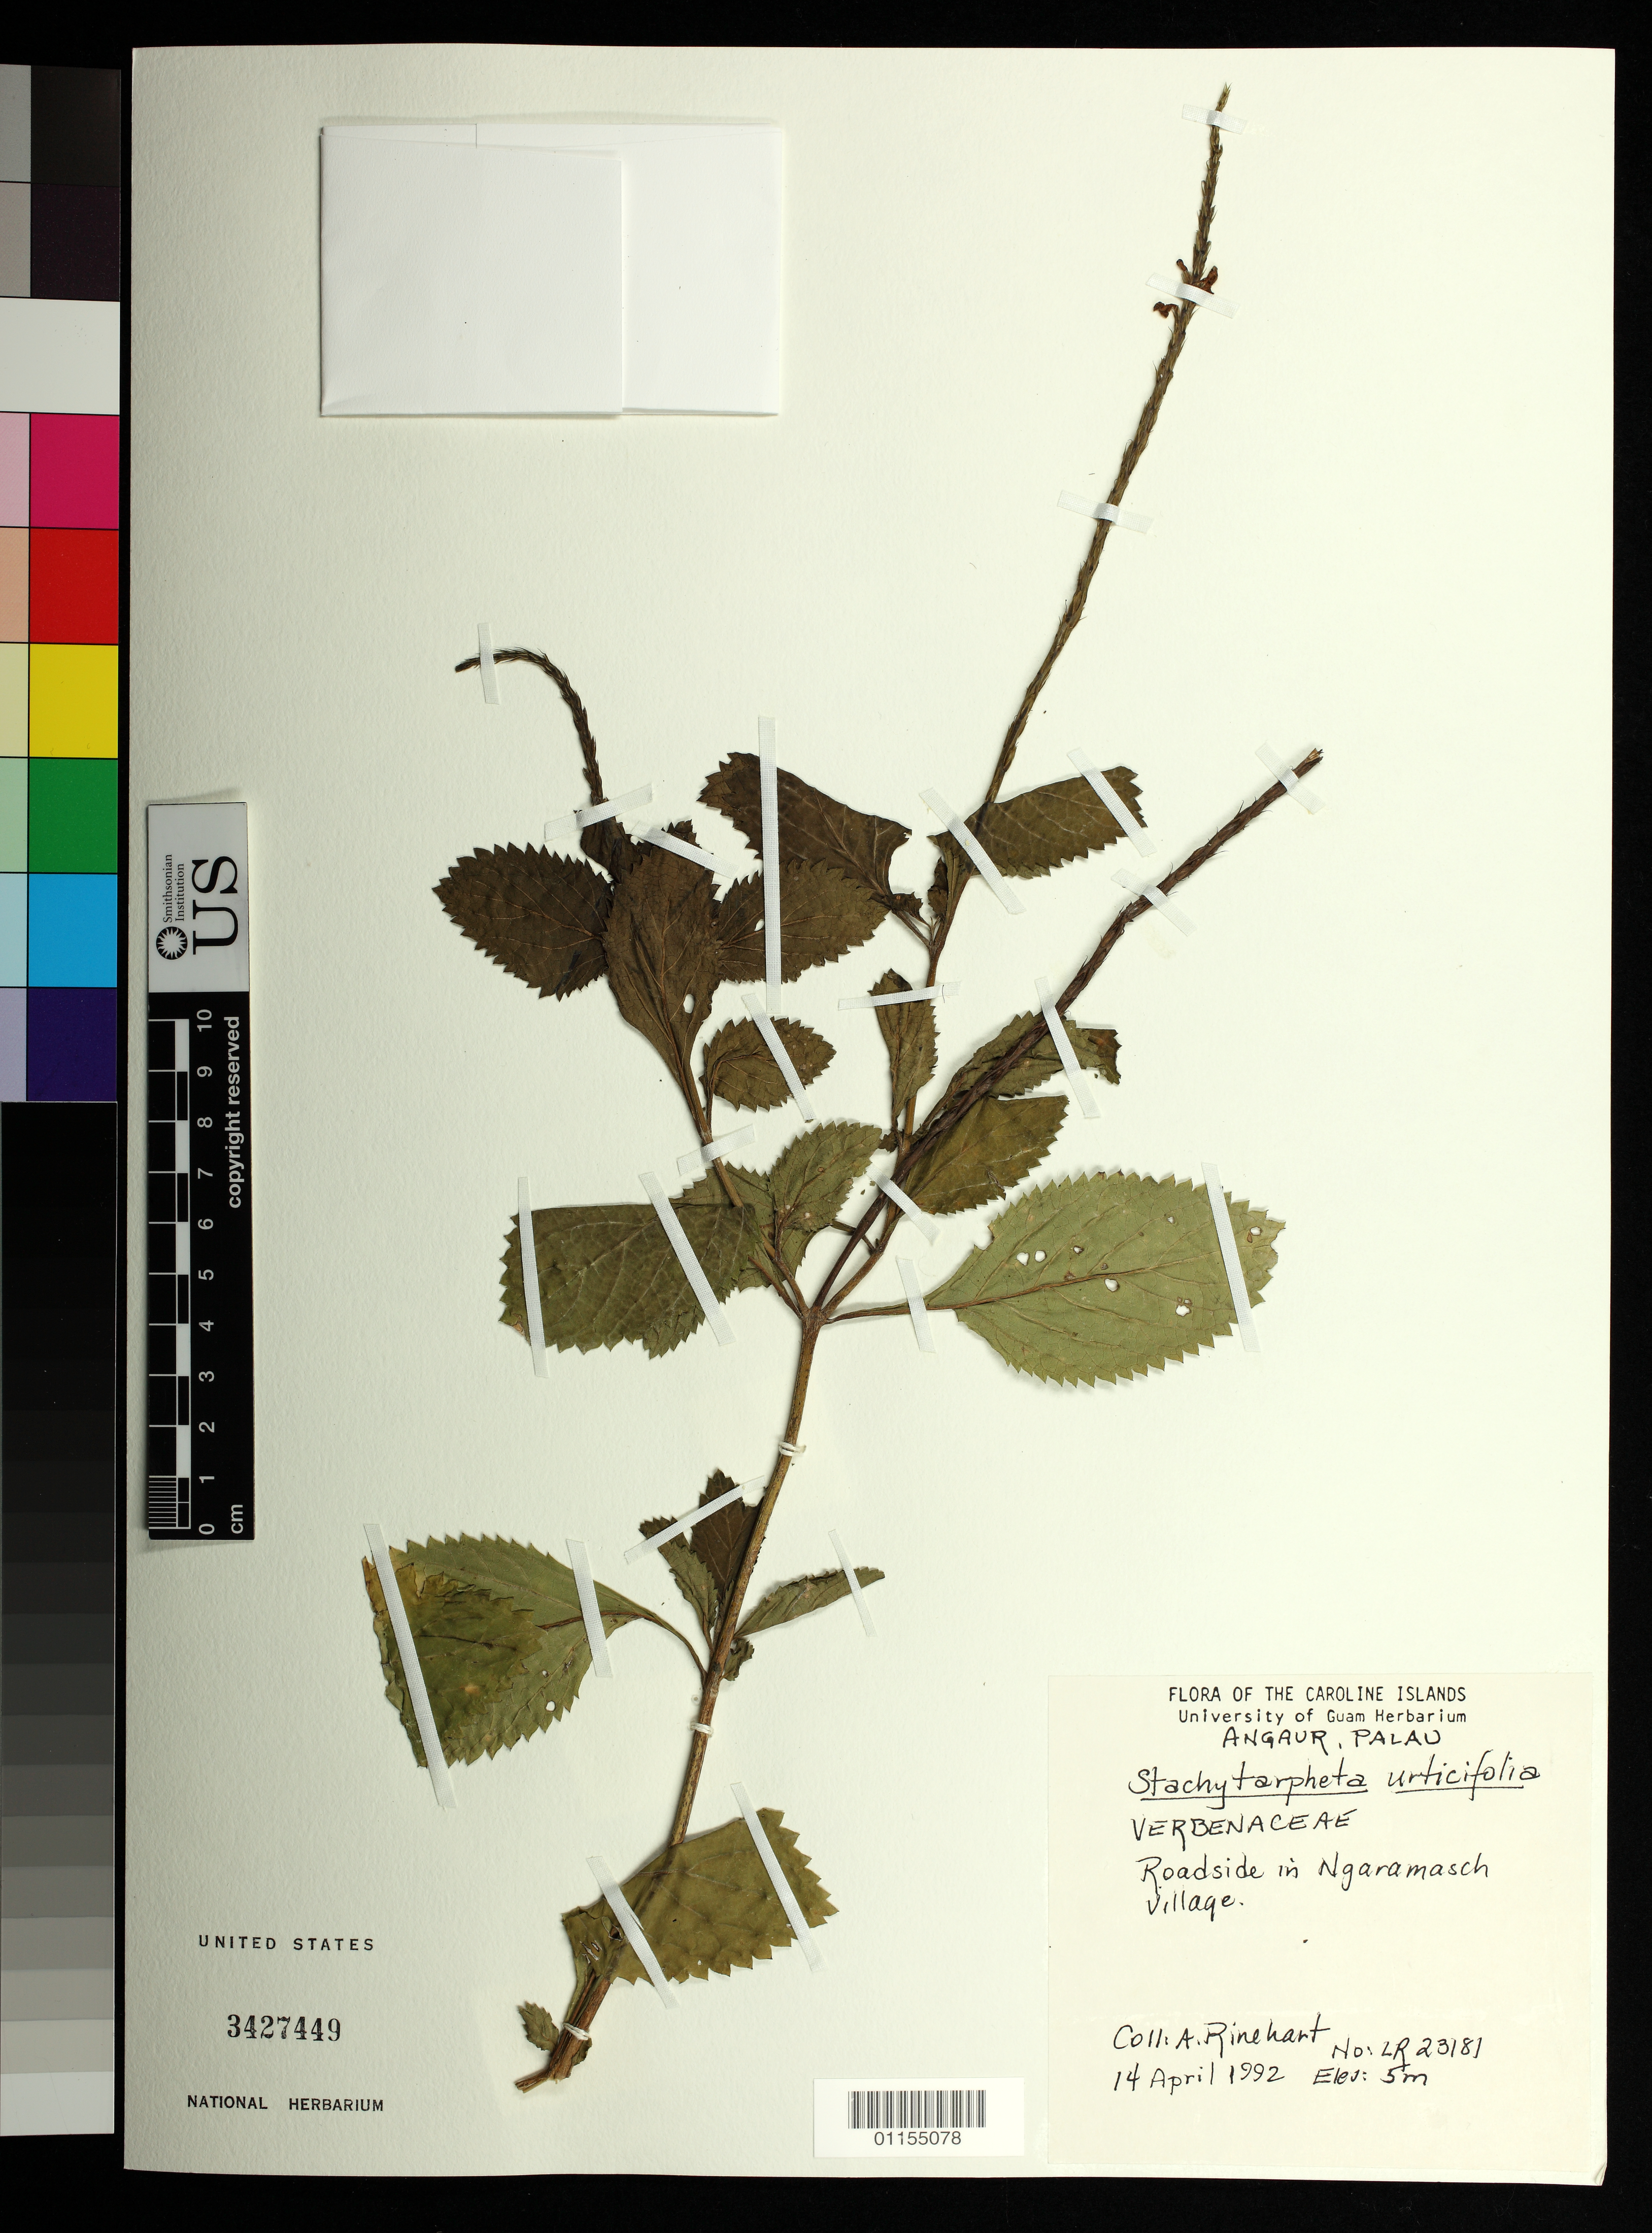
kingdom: Plantae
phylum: Tracheophyta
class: Magnoliopsida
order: Lamiales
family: Verbenaceae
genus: Stachytarpheta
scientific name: Stachytarpheta cayennensis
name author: (Rich.) Vahl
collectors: A. Rinehart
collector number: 23181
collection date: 1992-04-14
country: Palau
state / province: Angaur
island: Ngeaur [Angaur]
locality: In Ngaramasch Village.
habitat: Roadside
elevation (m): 5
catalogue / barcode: US 3427449